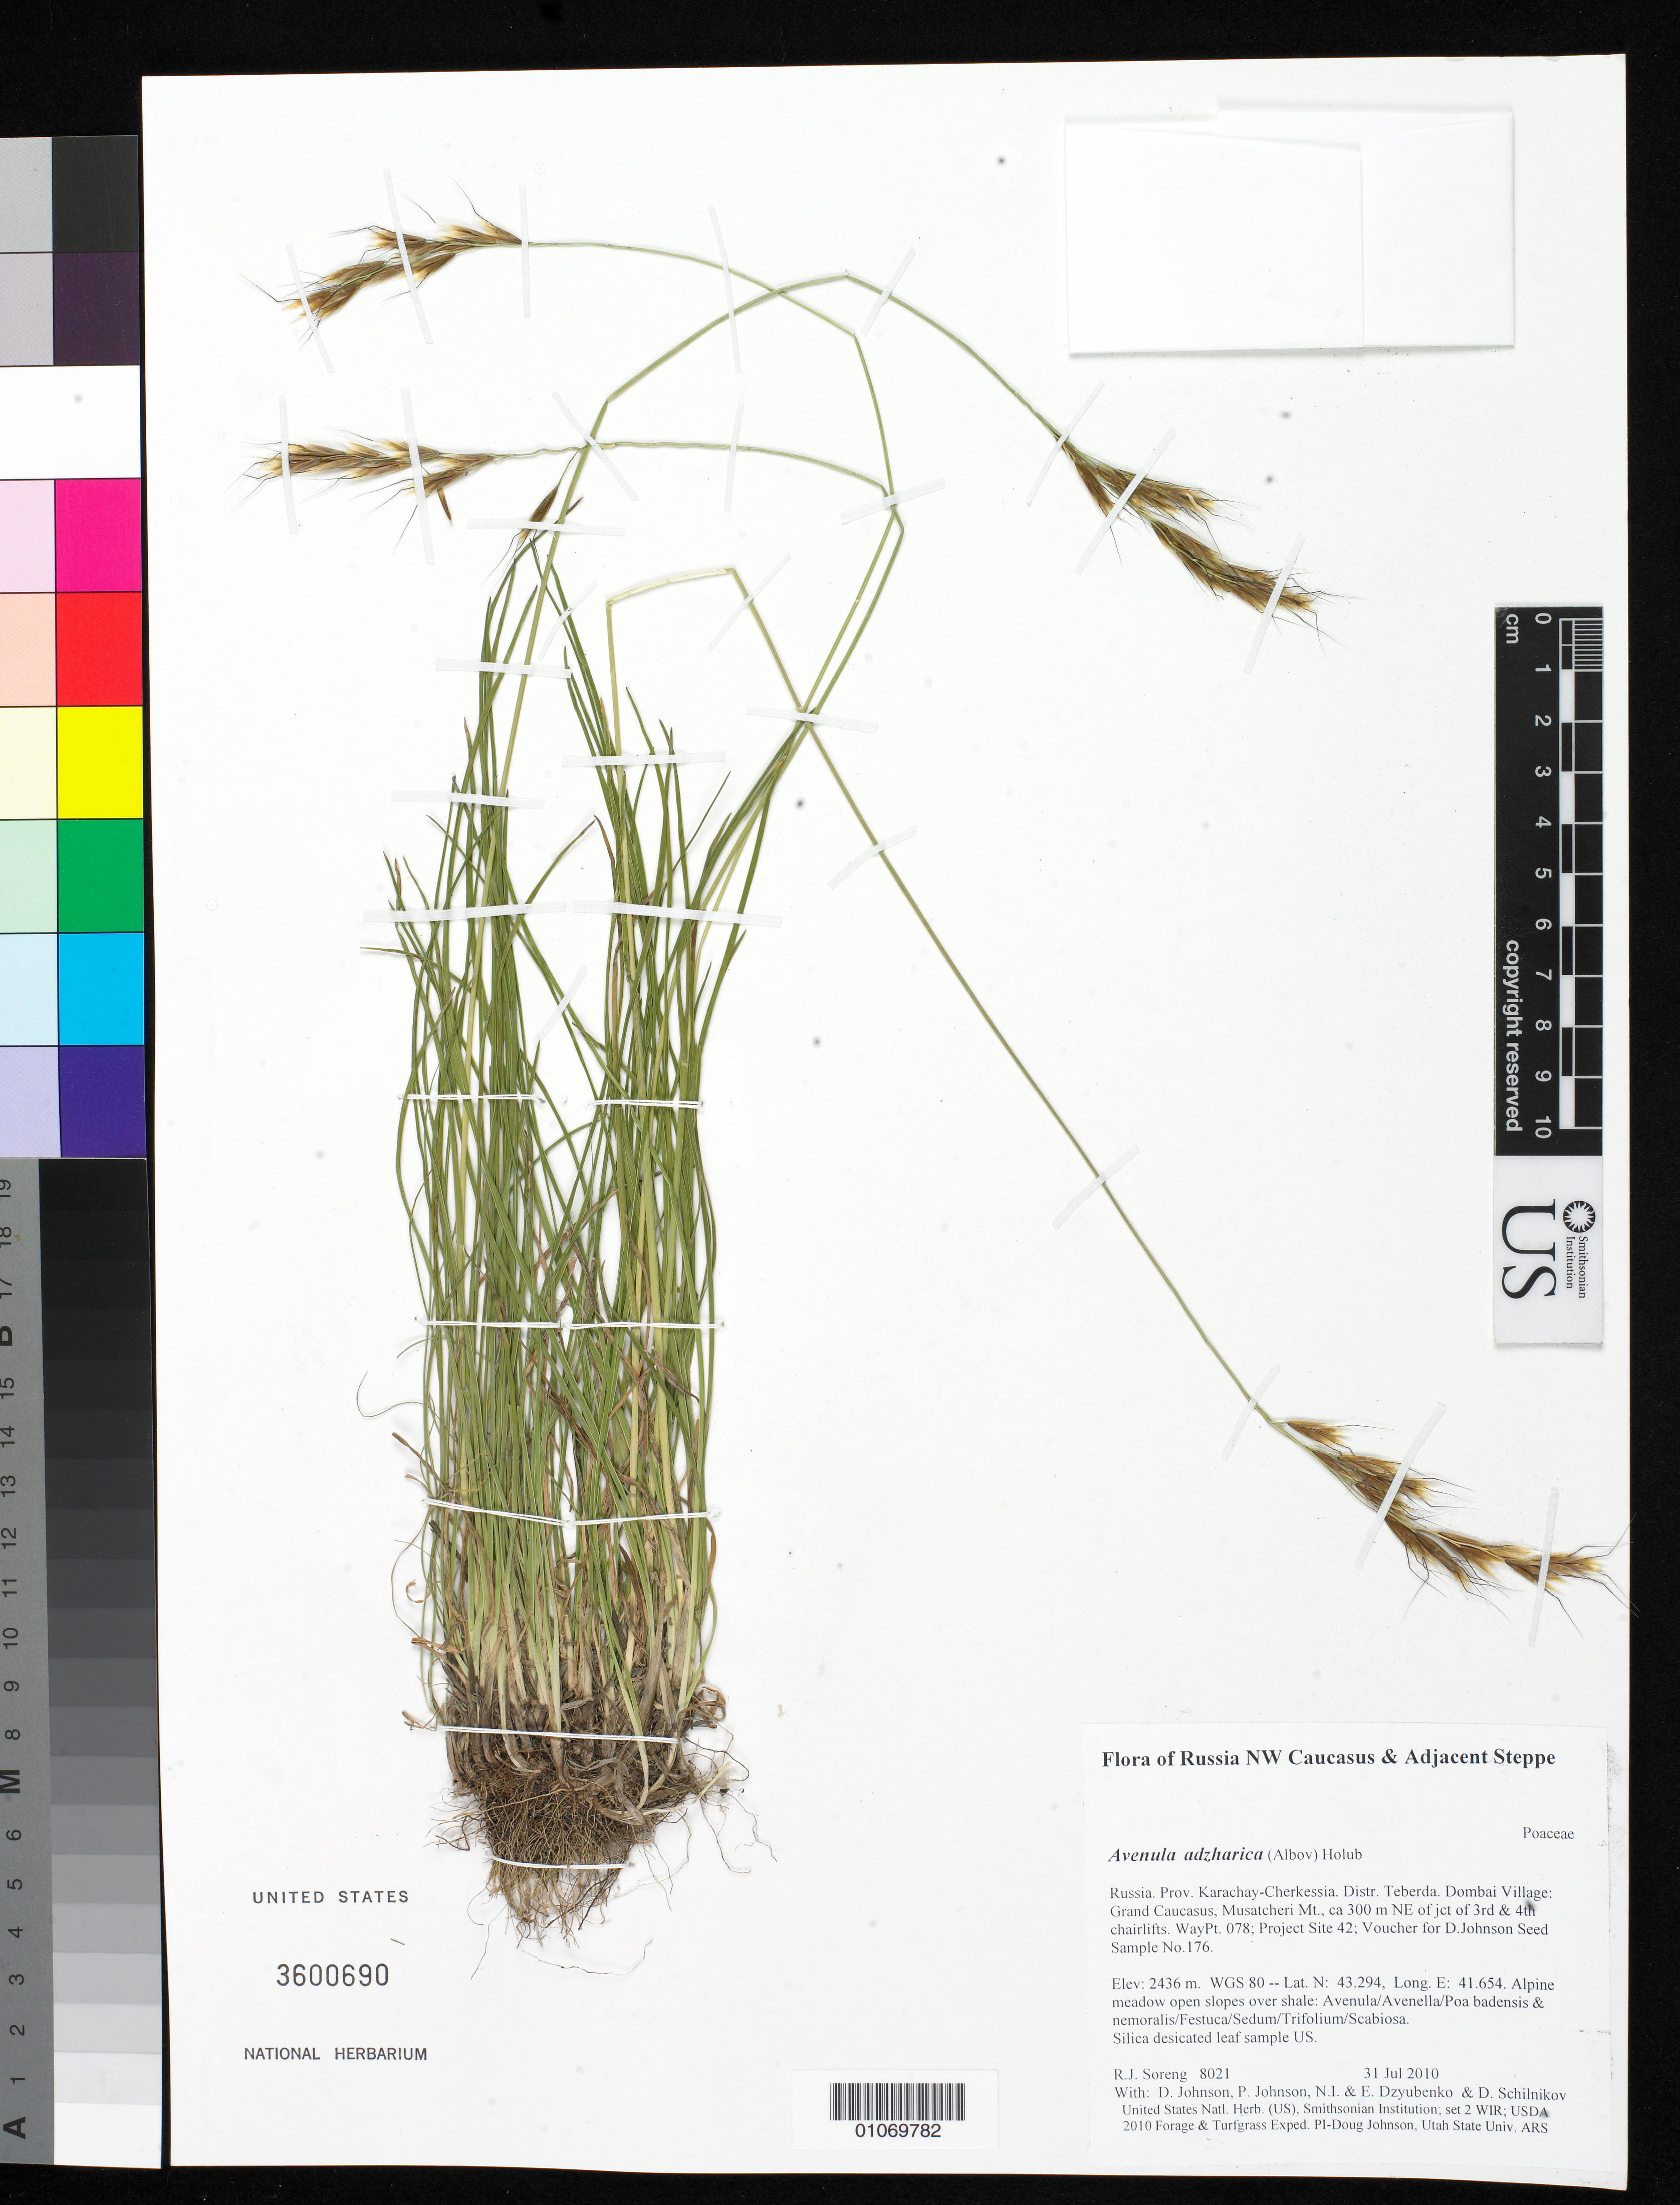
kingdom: Plantae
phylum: Tracheophyta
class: Liliopsida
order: Poales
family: Poaceae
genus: Helictochloa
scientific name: Helictochloa adzharica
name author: (Albov)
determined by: Soreng, Robert J., Research Associate (BOT), Smithsonian Institution - National Museum of Natural History (UNITED STATES)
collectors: R. J. Soreng, D. Johnson, P. Johnson, N. Dzyubenko, E. Dzyubenko & D. Schilnikov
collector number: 8021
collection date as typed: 31 Jul 2010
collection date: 2010-07-31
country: Russian Federation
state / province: Karachay-Cherkess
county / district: Teberda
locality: Dombai Village: Grand Caucasus, Musatcheri Mt., ca 300 m NE of jct of 3rd & 4th chairlifts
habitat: Alpine meadow open slopes over shale: Avenula/Avenella/Poa badensis & nemoralis/Festuca/Sedum/Trifolium/Scabiosa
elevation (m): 2436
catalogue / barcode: US 3600690